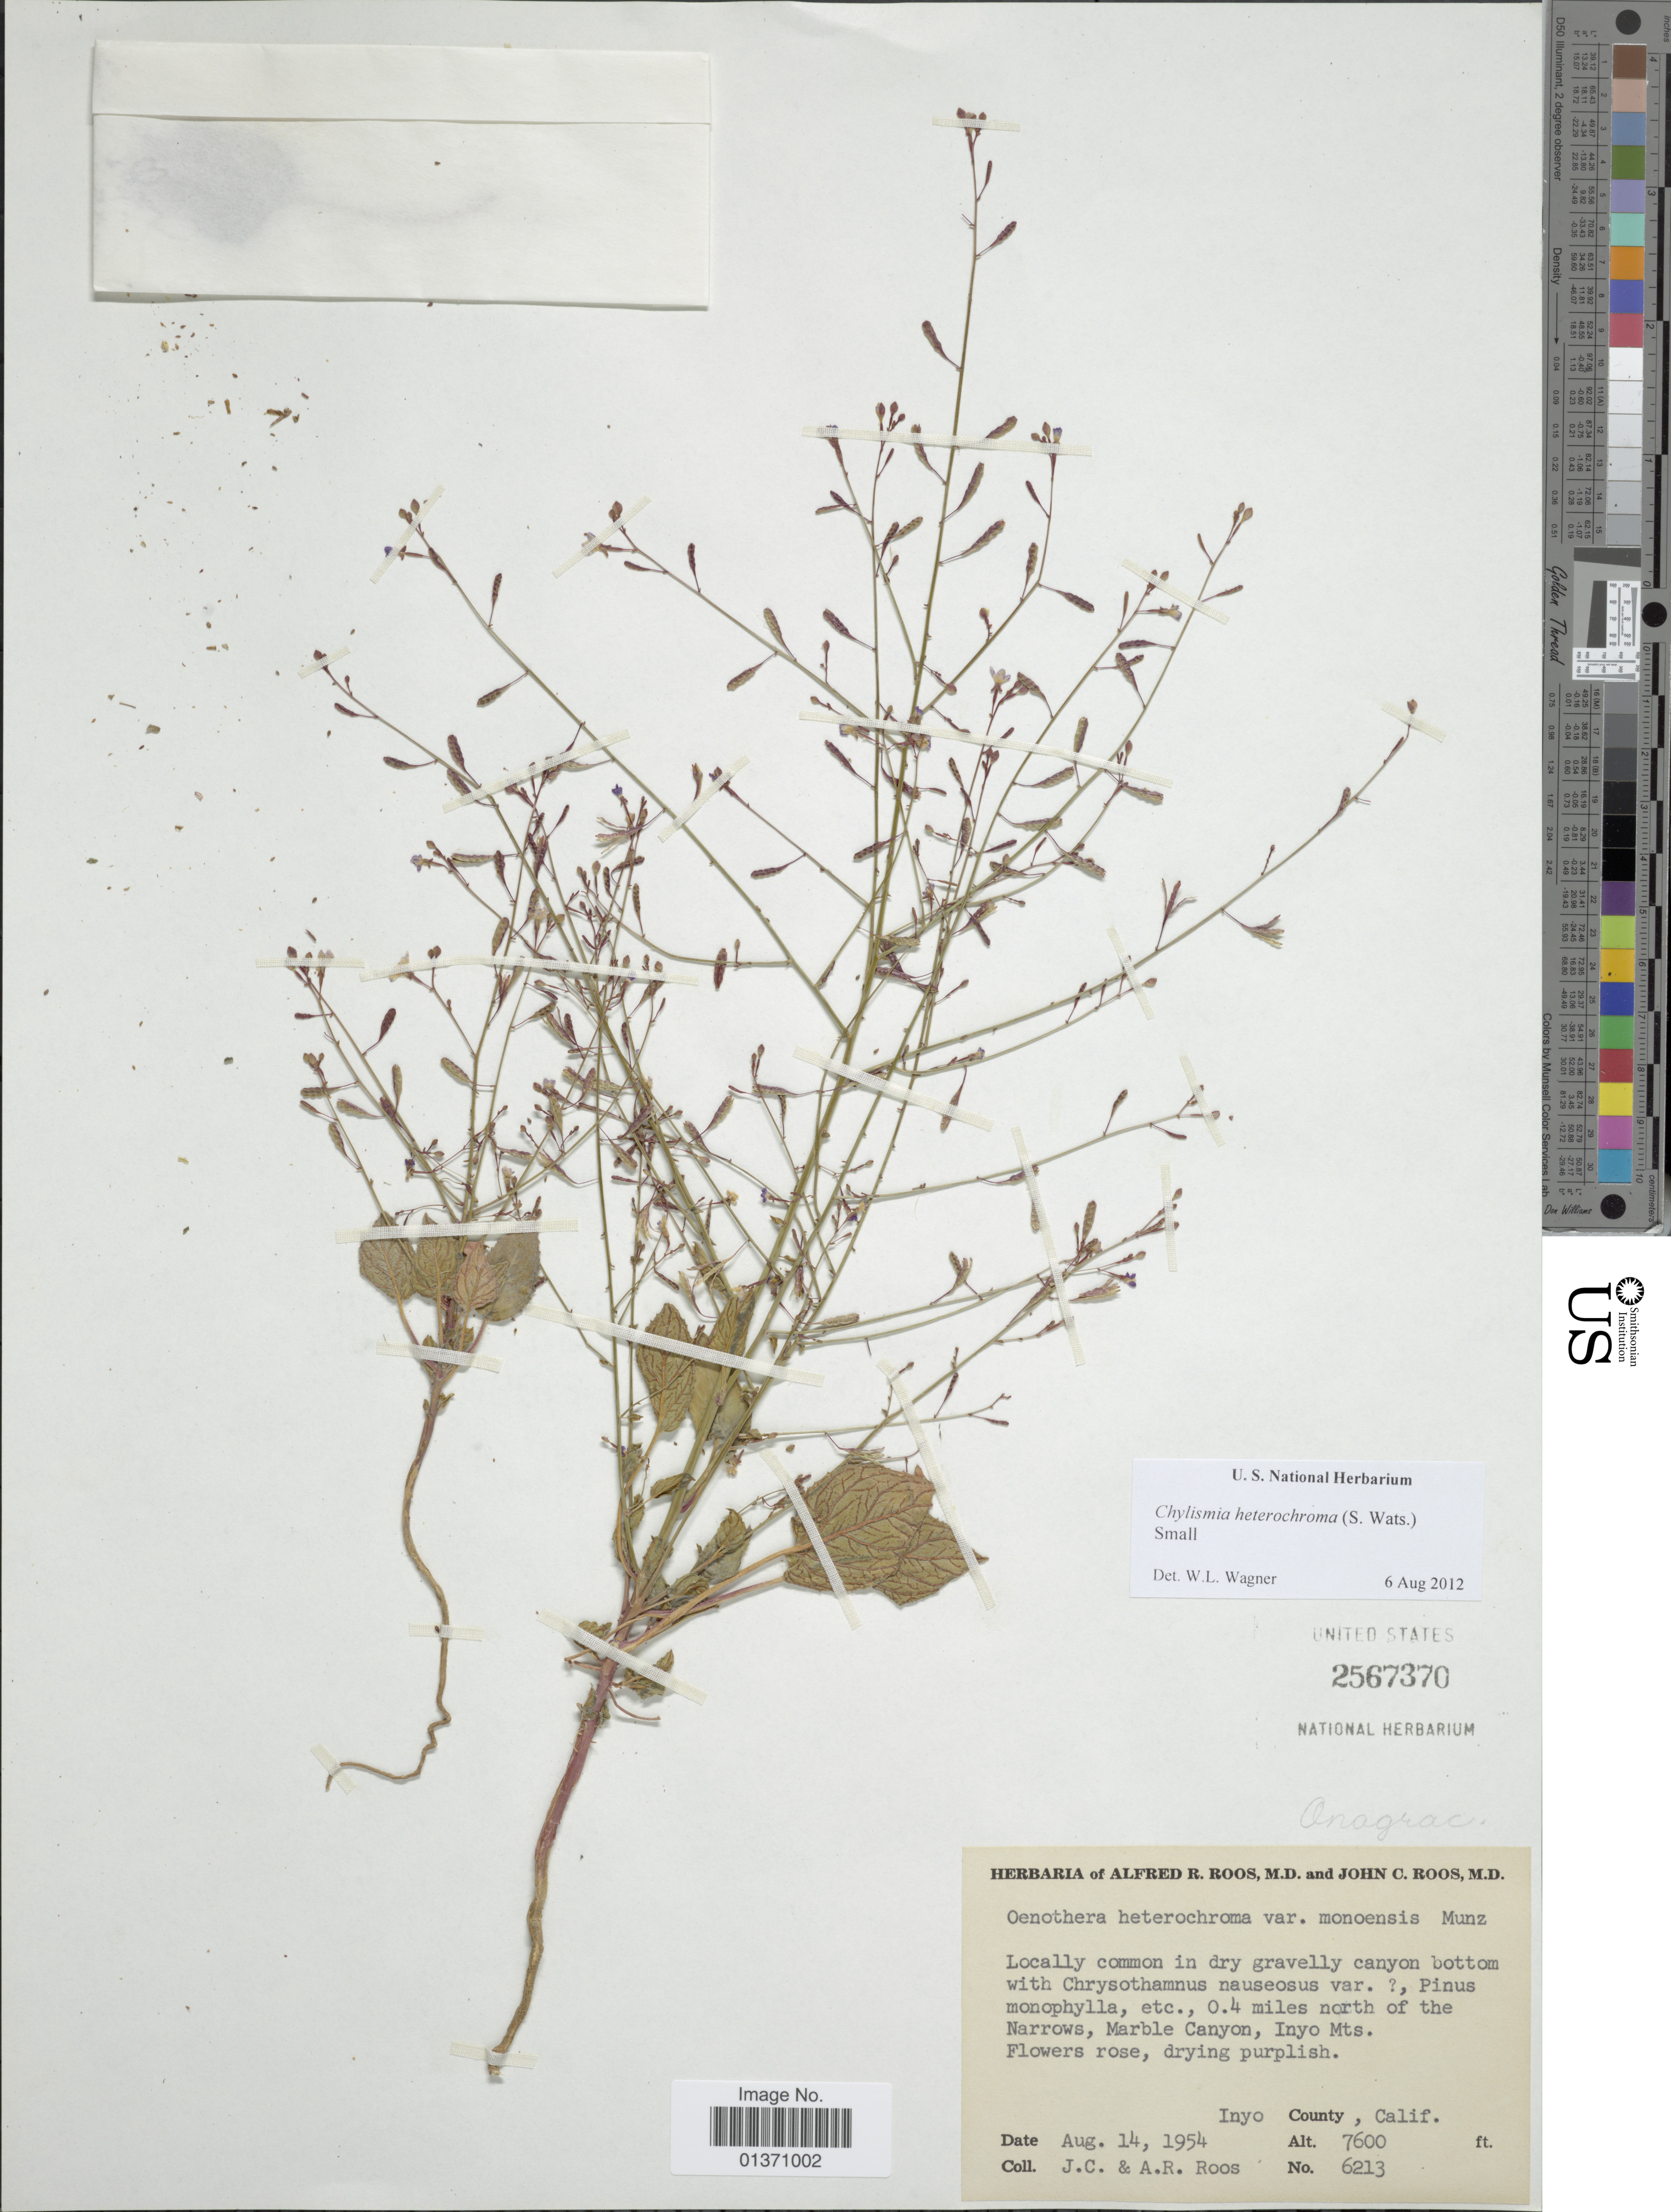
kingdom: Plantae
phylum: Tracheophyta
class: Magnoliopsida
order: Myrtales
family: Onagraceae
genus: Chylismia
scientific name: Chylismia heterochroma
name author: (S. Watson) Small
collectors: J. C. Roos & A. R. Roos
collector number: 6213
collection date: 1954-08-14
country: United States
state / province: California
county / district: Inyo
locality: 0.4 miles north of the Narrows, Marble Canyon, Inyo Mts., Inyo County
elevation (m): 2316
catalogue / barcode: US 2567370